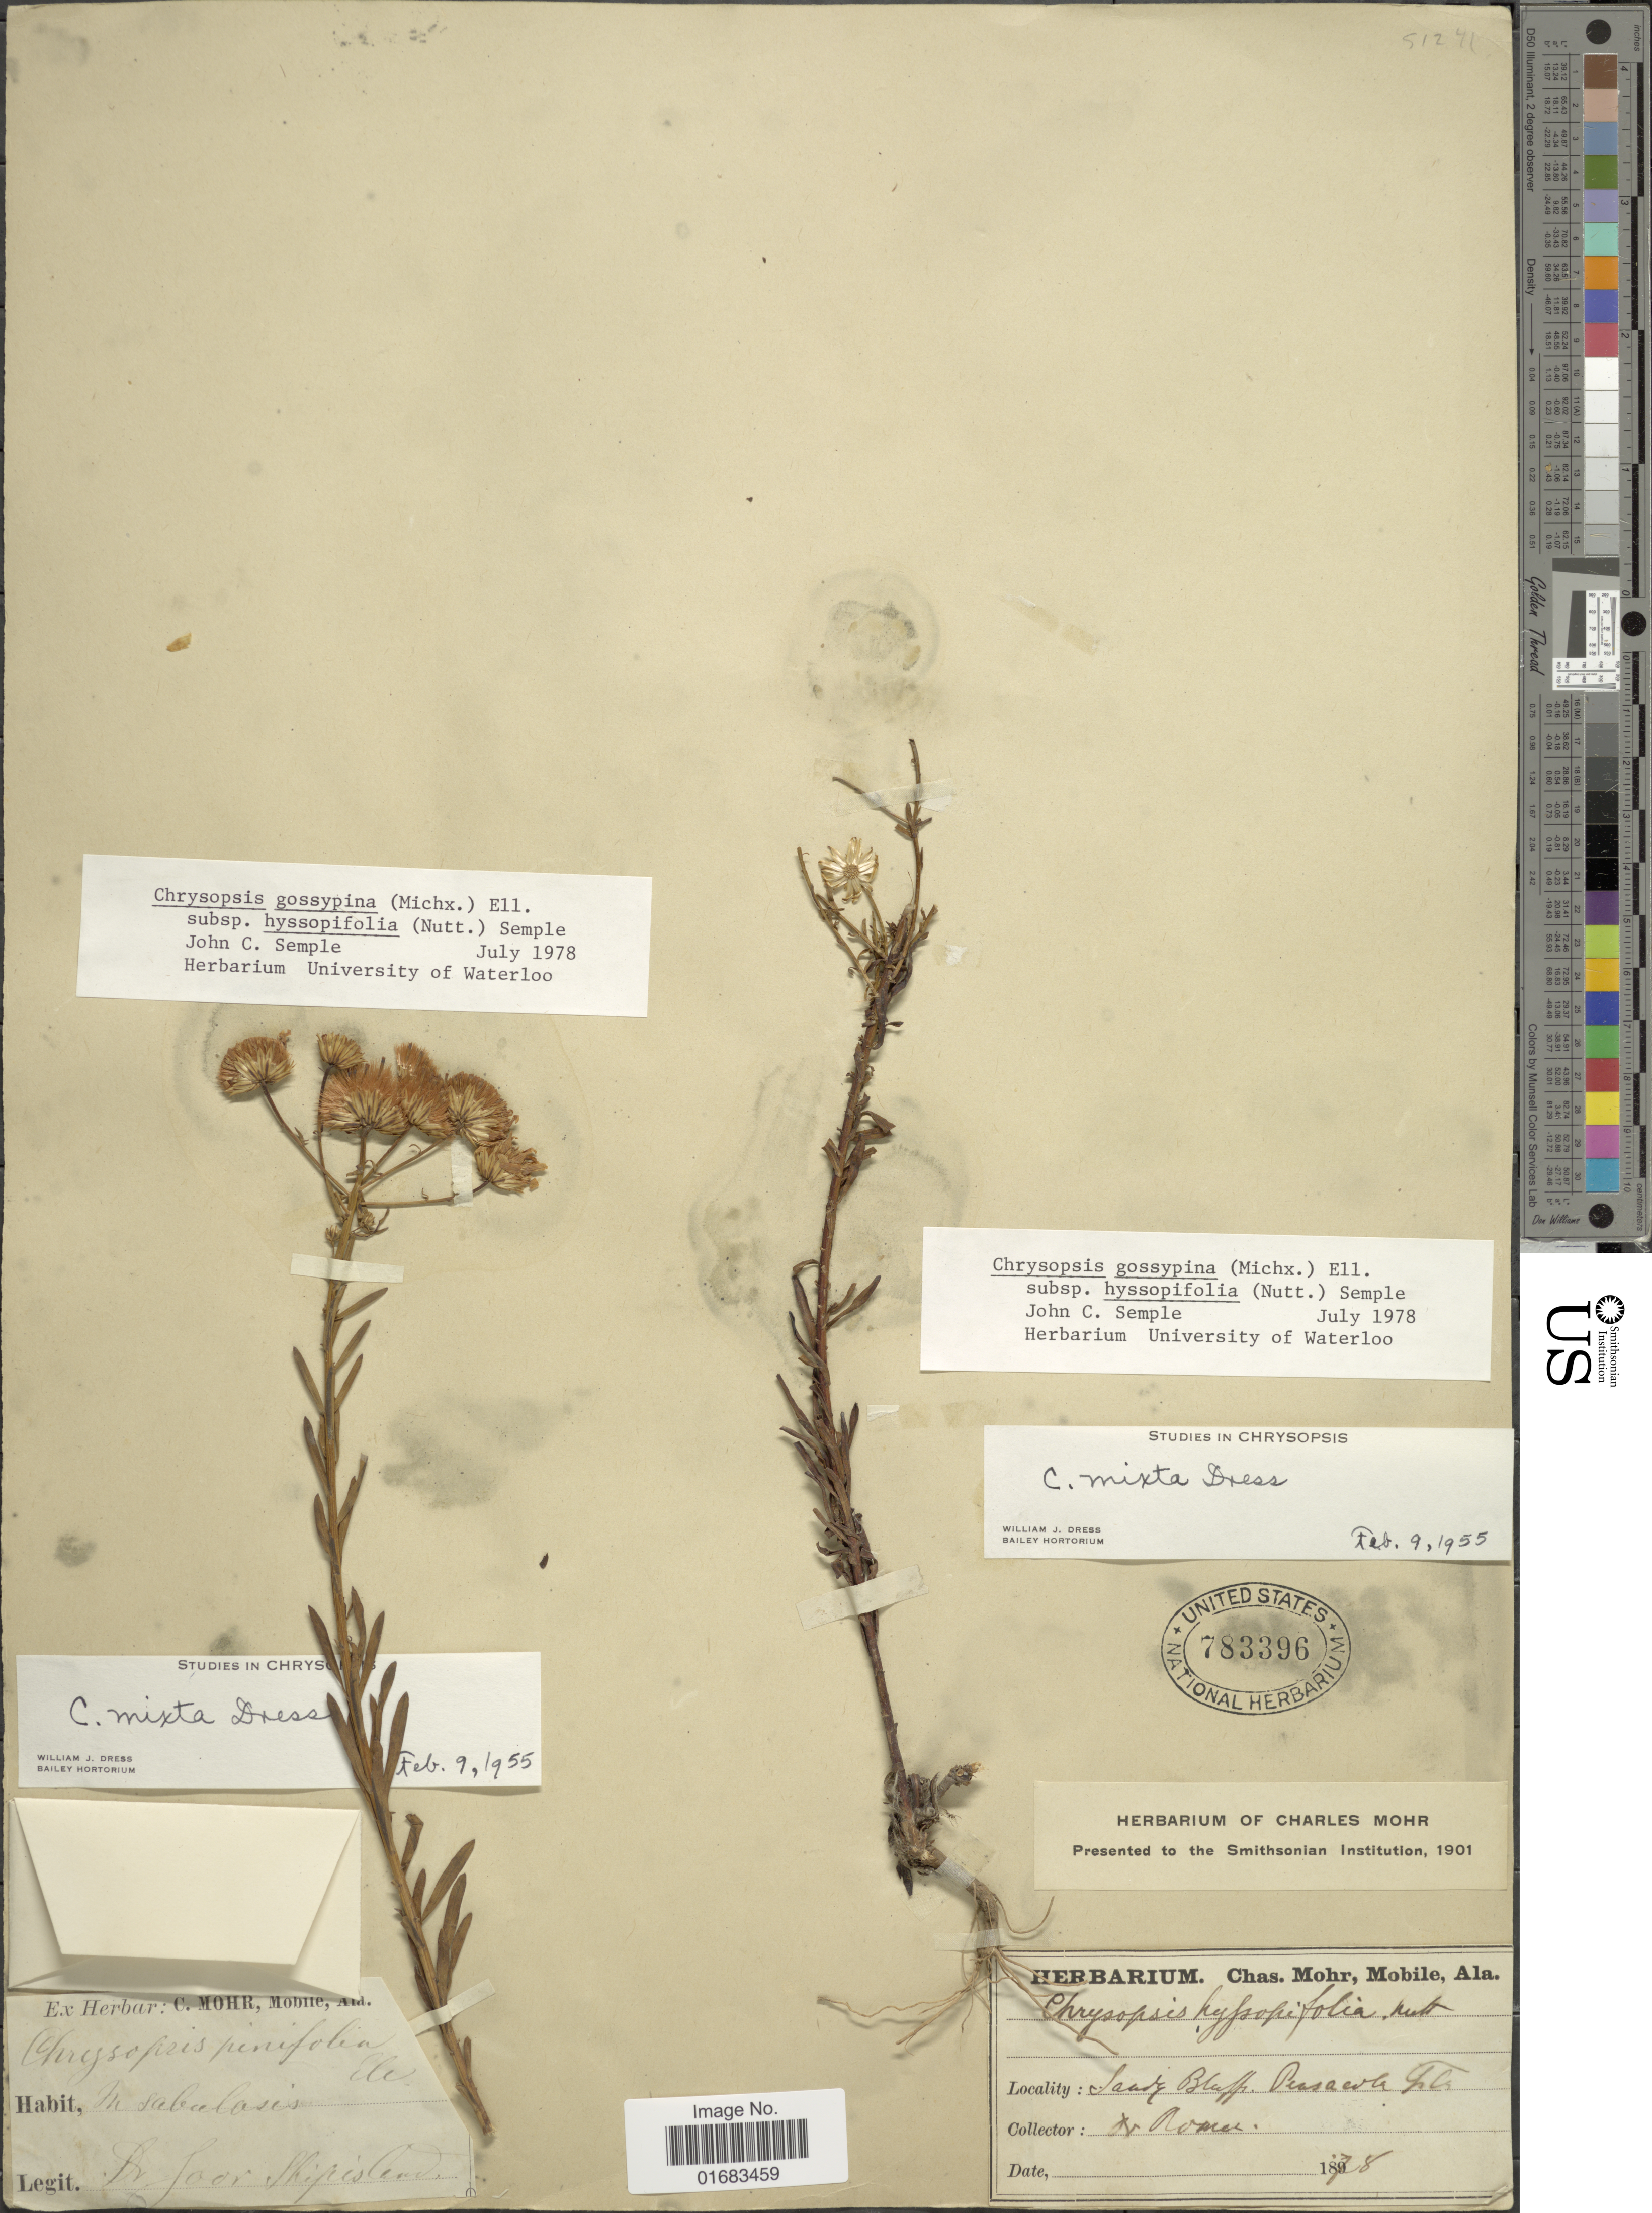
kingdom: Plantae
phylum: Tracheophyta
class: Magnoliopsida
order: Asterales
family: Asteraceae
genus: Chrysopsis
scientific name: Chrysopsis gossypina subsp. hyssopifolia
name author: (Nutt.) Semple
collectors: -. Romer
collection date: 1878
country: United States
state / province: Florida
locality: Sandy Bluff, Pensacola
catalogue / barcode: US 783396